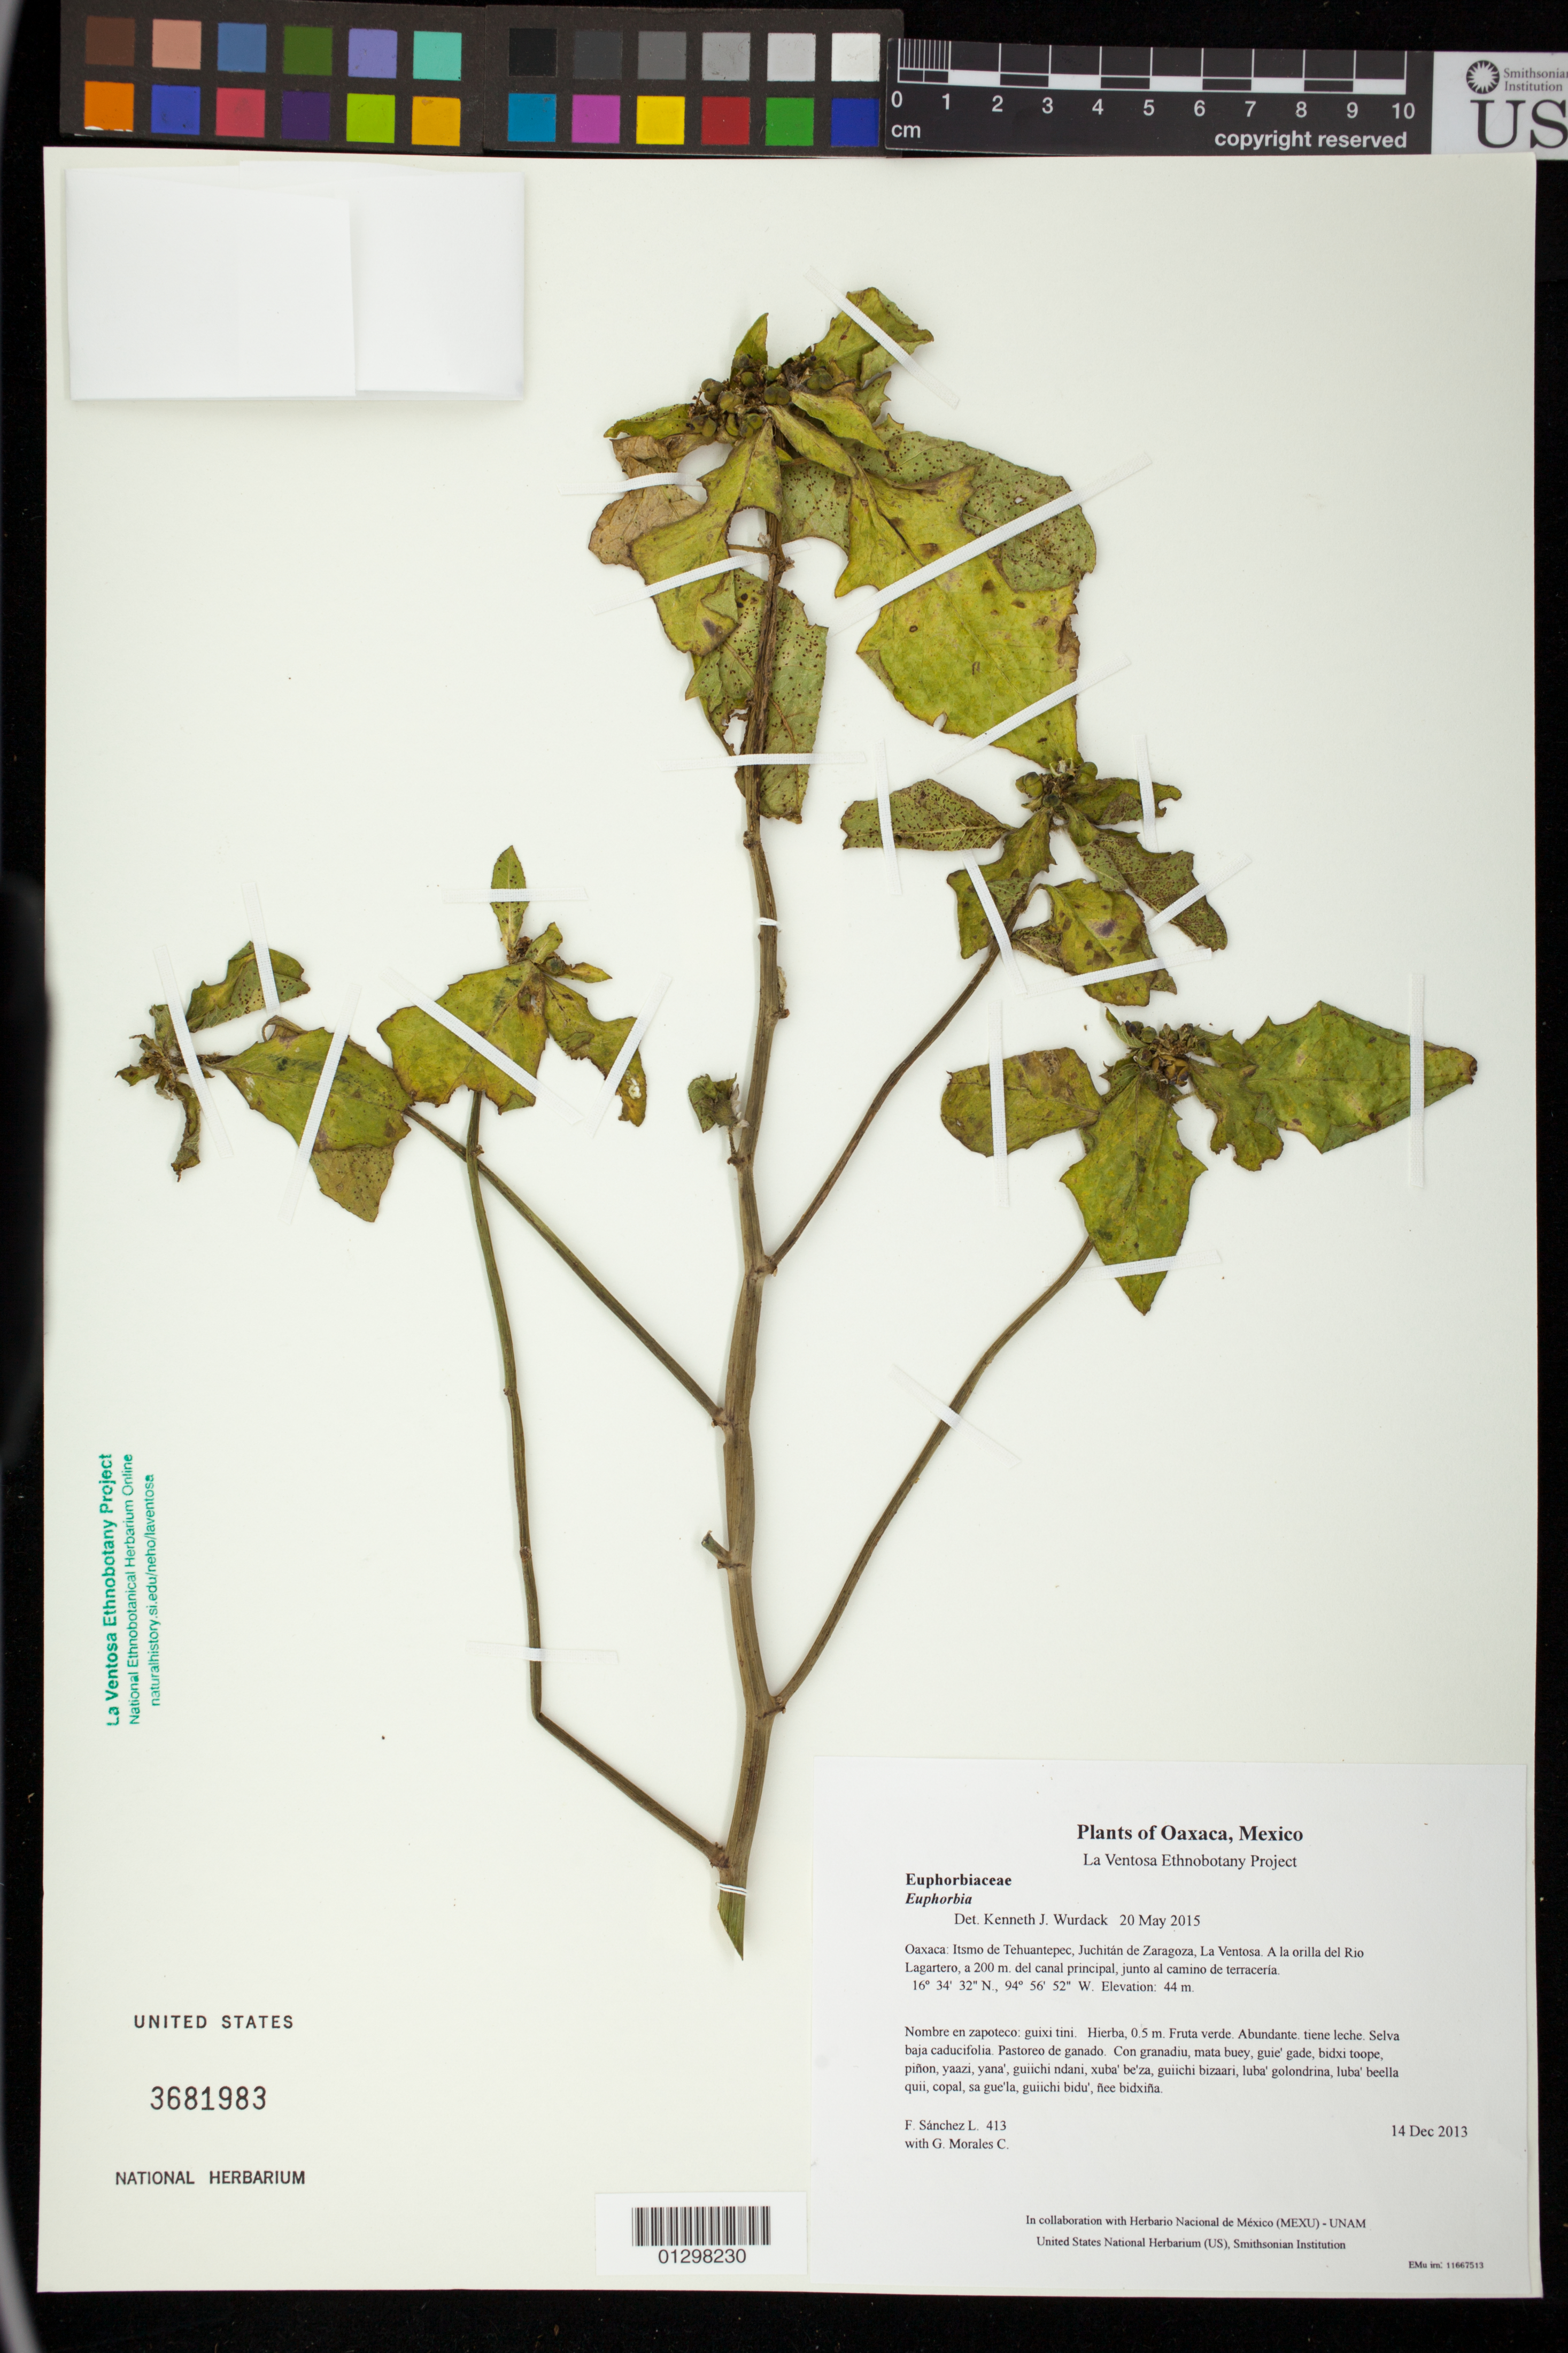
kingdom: Plantae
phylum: Tracheophyta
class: Magnoliopsida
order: Malpighiales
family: Euphorbiaceae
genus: Euphorbia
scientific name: Euphorbia heterophylla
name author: L.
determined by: Steinmann, Victor W.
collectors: F. Sánchez L. & G. Morales C.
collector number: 413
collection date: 2013-12-14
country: Mexico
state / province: Oaxaca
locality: Itsmo de Tehuantepec, Juchitán de Zaragoza, La Ventosa. A la orilla del Rio Lagartero, a 200 m. del canal principal, junto al camino de terracería.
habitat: Selva baja caducifolia. Pastoreo de ganado.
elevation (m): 44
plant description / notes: JEBOT, MEXU, SERO, US; Guixi bandaga. 0.5 m. Cuaananaxhi naga'. Stale.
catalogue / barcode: US 3681983